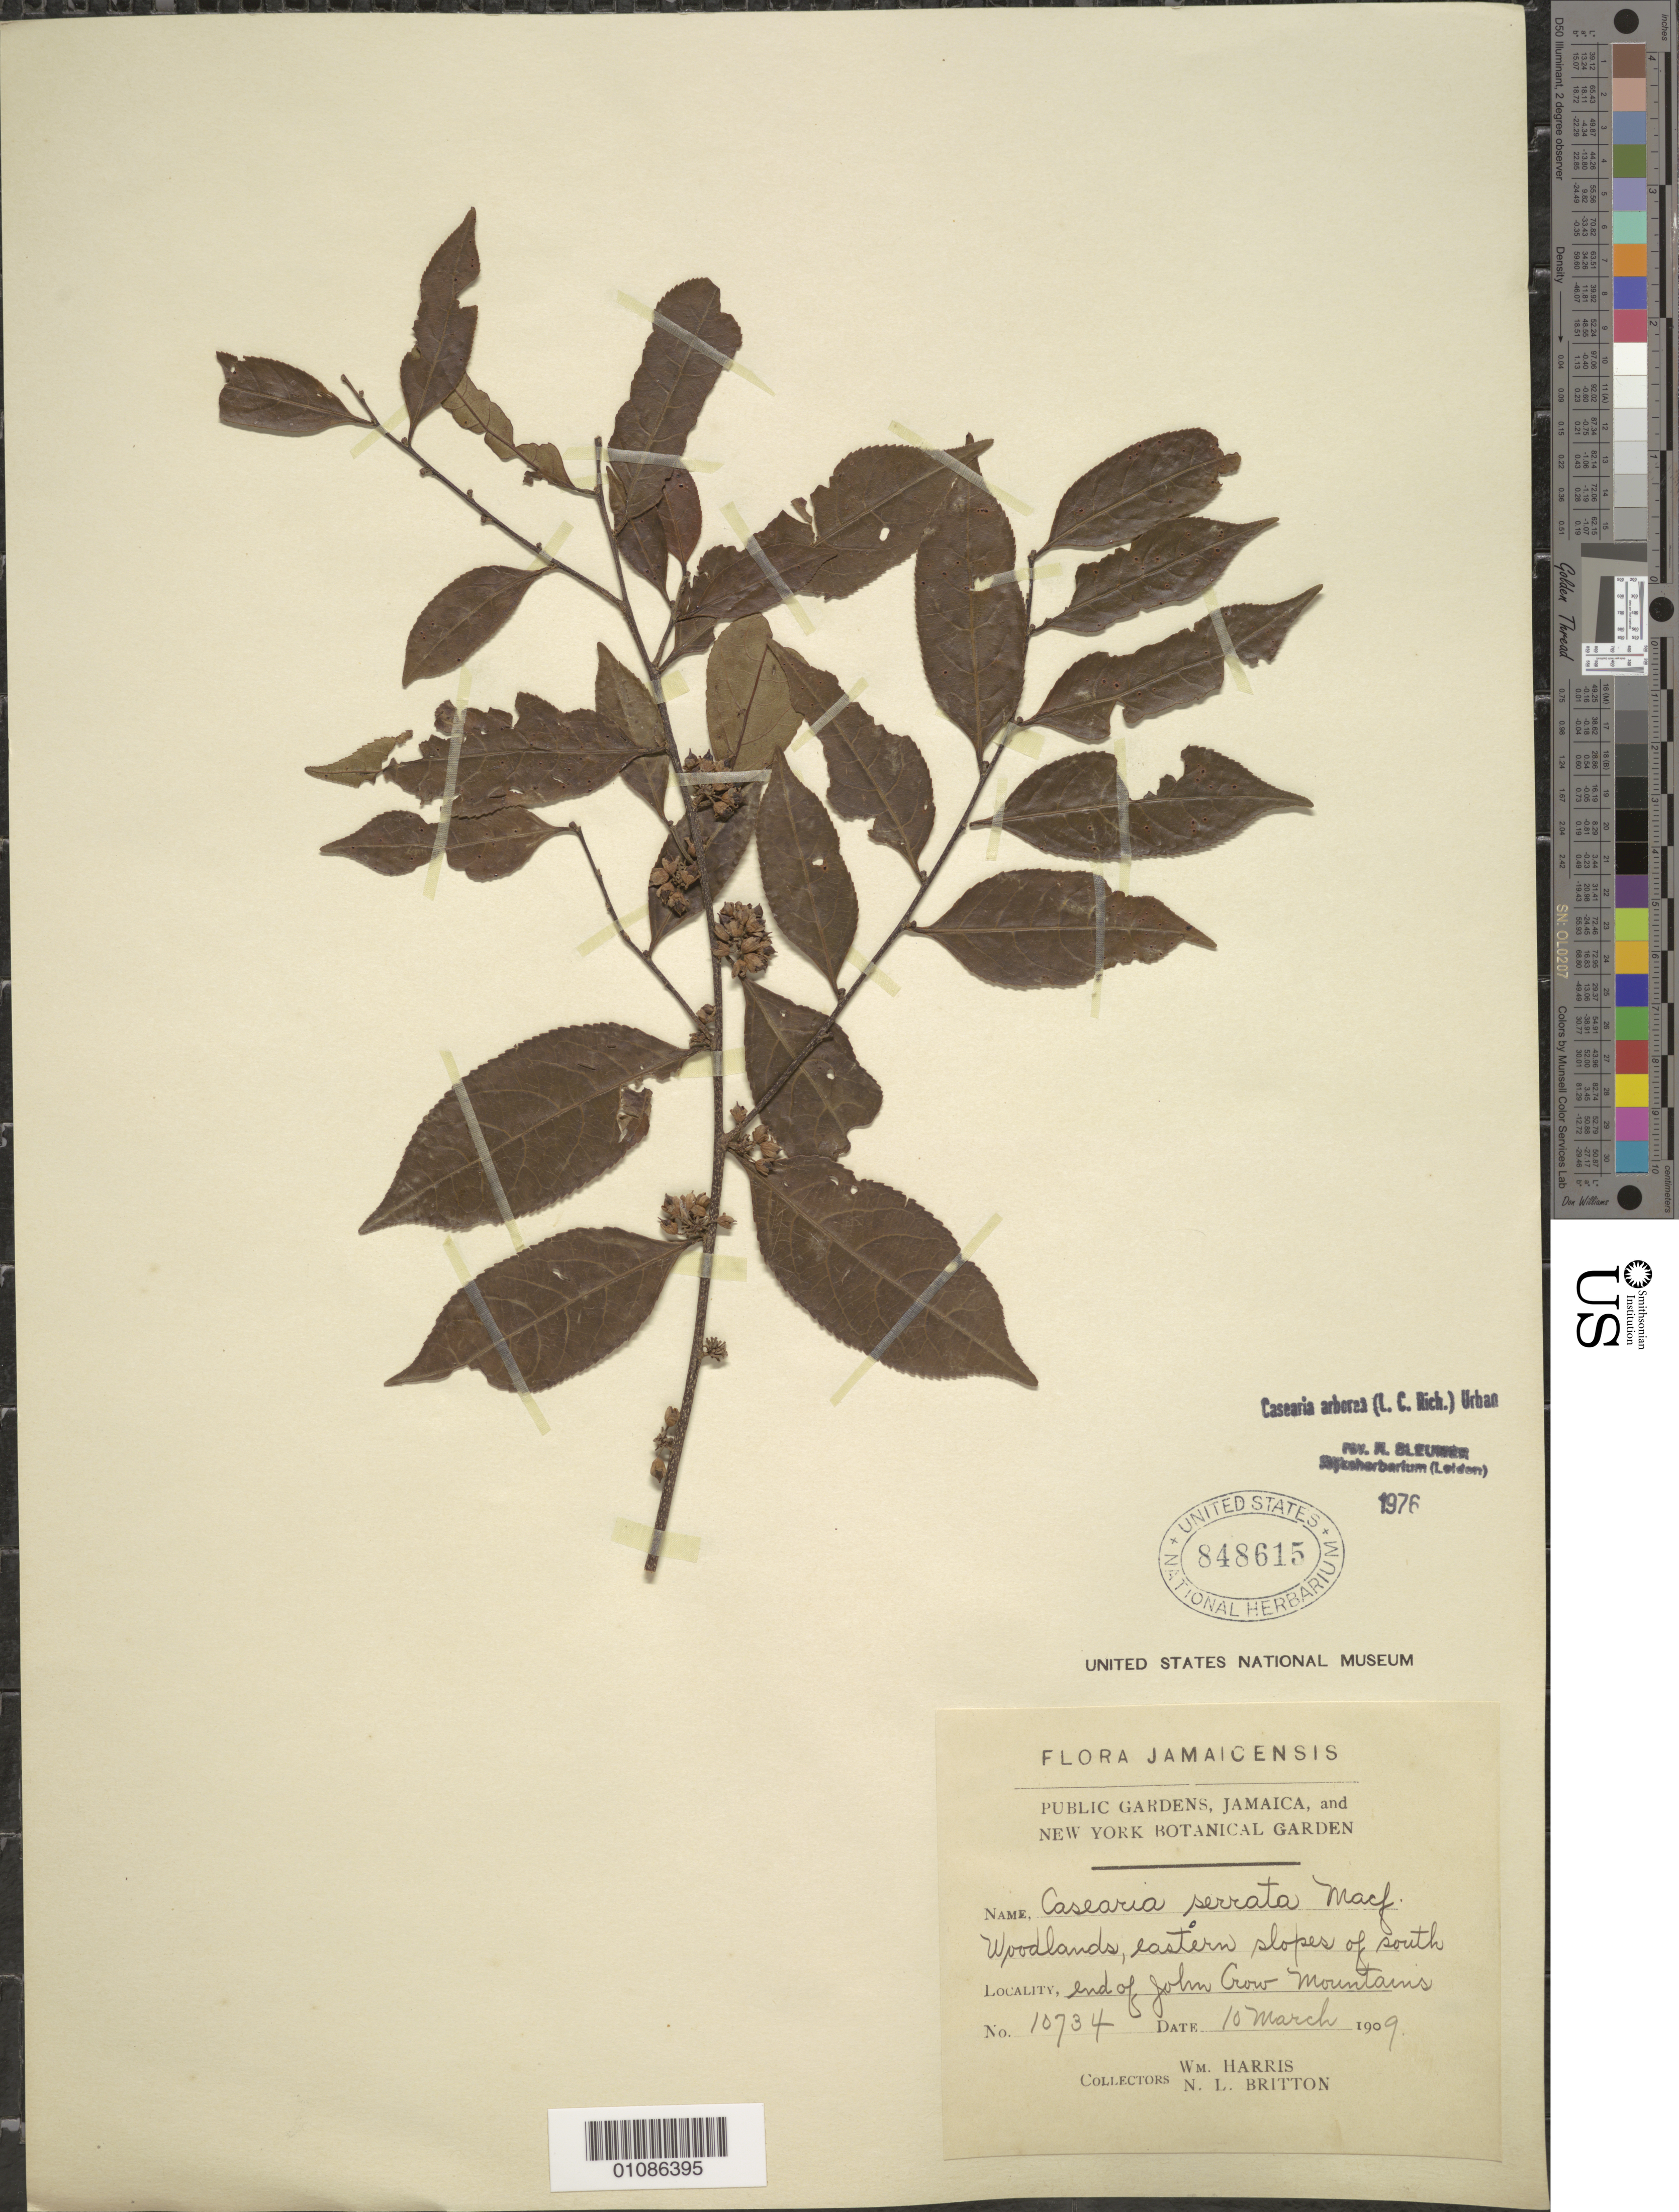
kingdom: Plantae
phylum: Tracheophyta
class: Magnoliopsida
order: Malpighiales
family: Salicaceae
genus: Casearia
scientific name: Casearia serrulata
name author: Sw.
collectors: W. Harris & N. Britton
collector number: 10734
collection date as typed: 10 Mar 1909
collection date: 1909-03-10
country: Jamaica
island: Jamaica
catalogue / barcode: US 848615